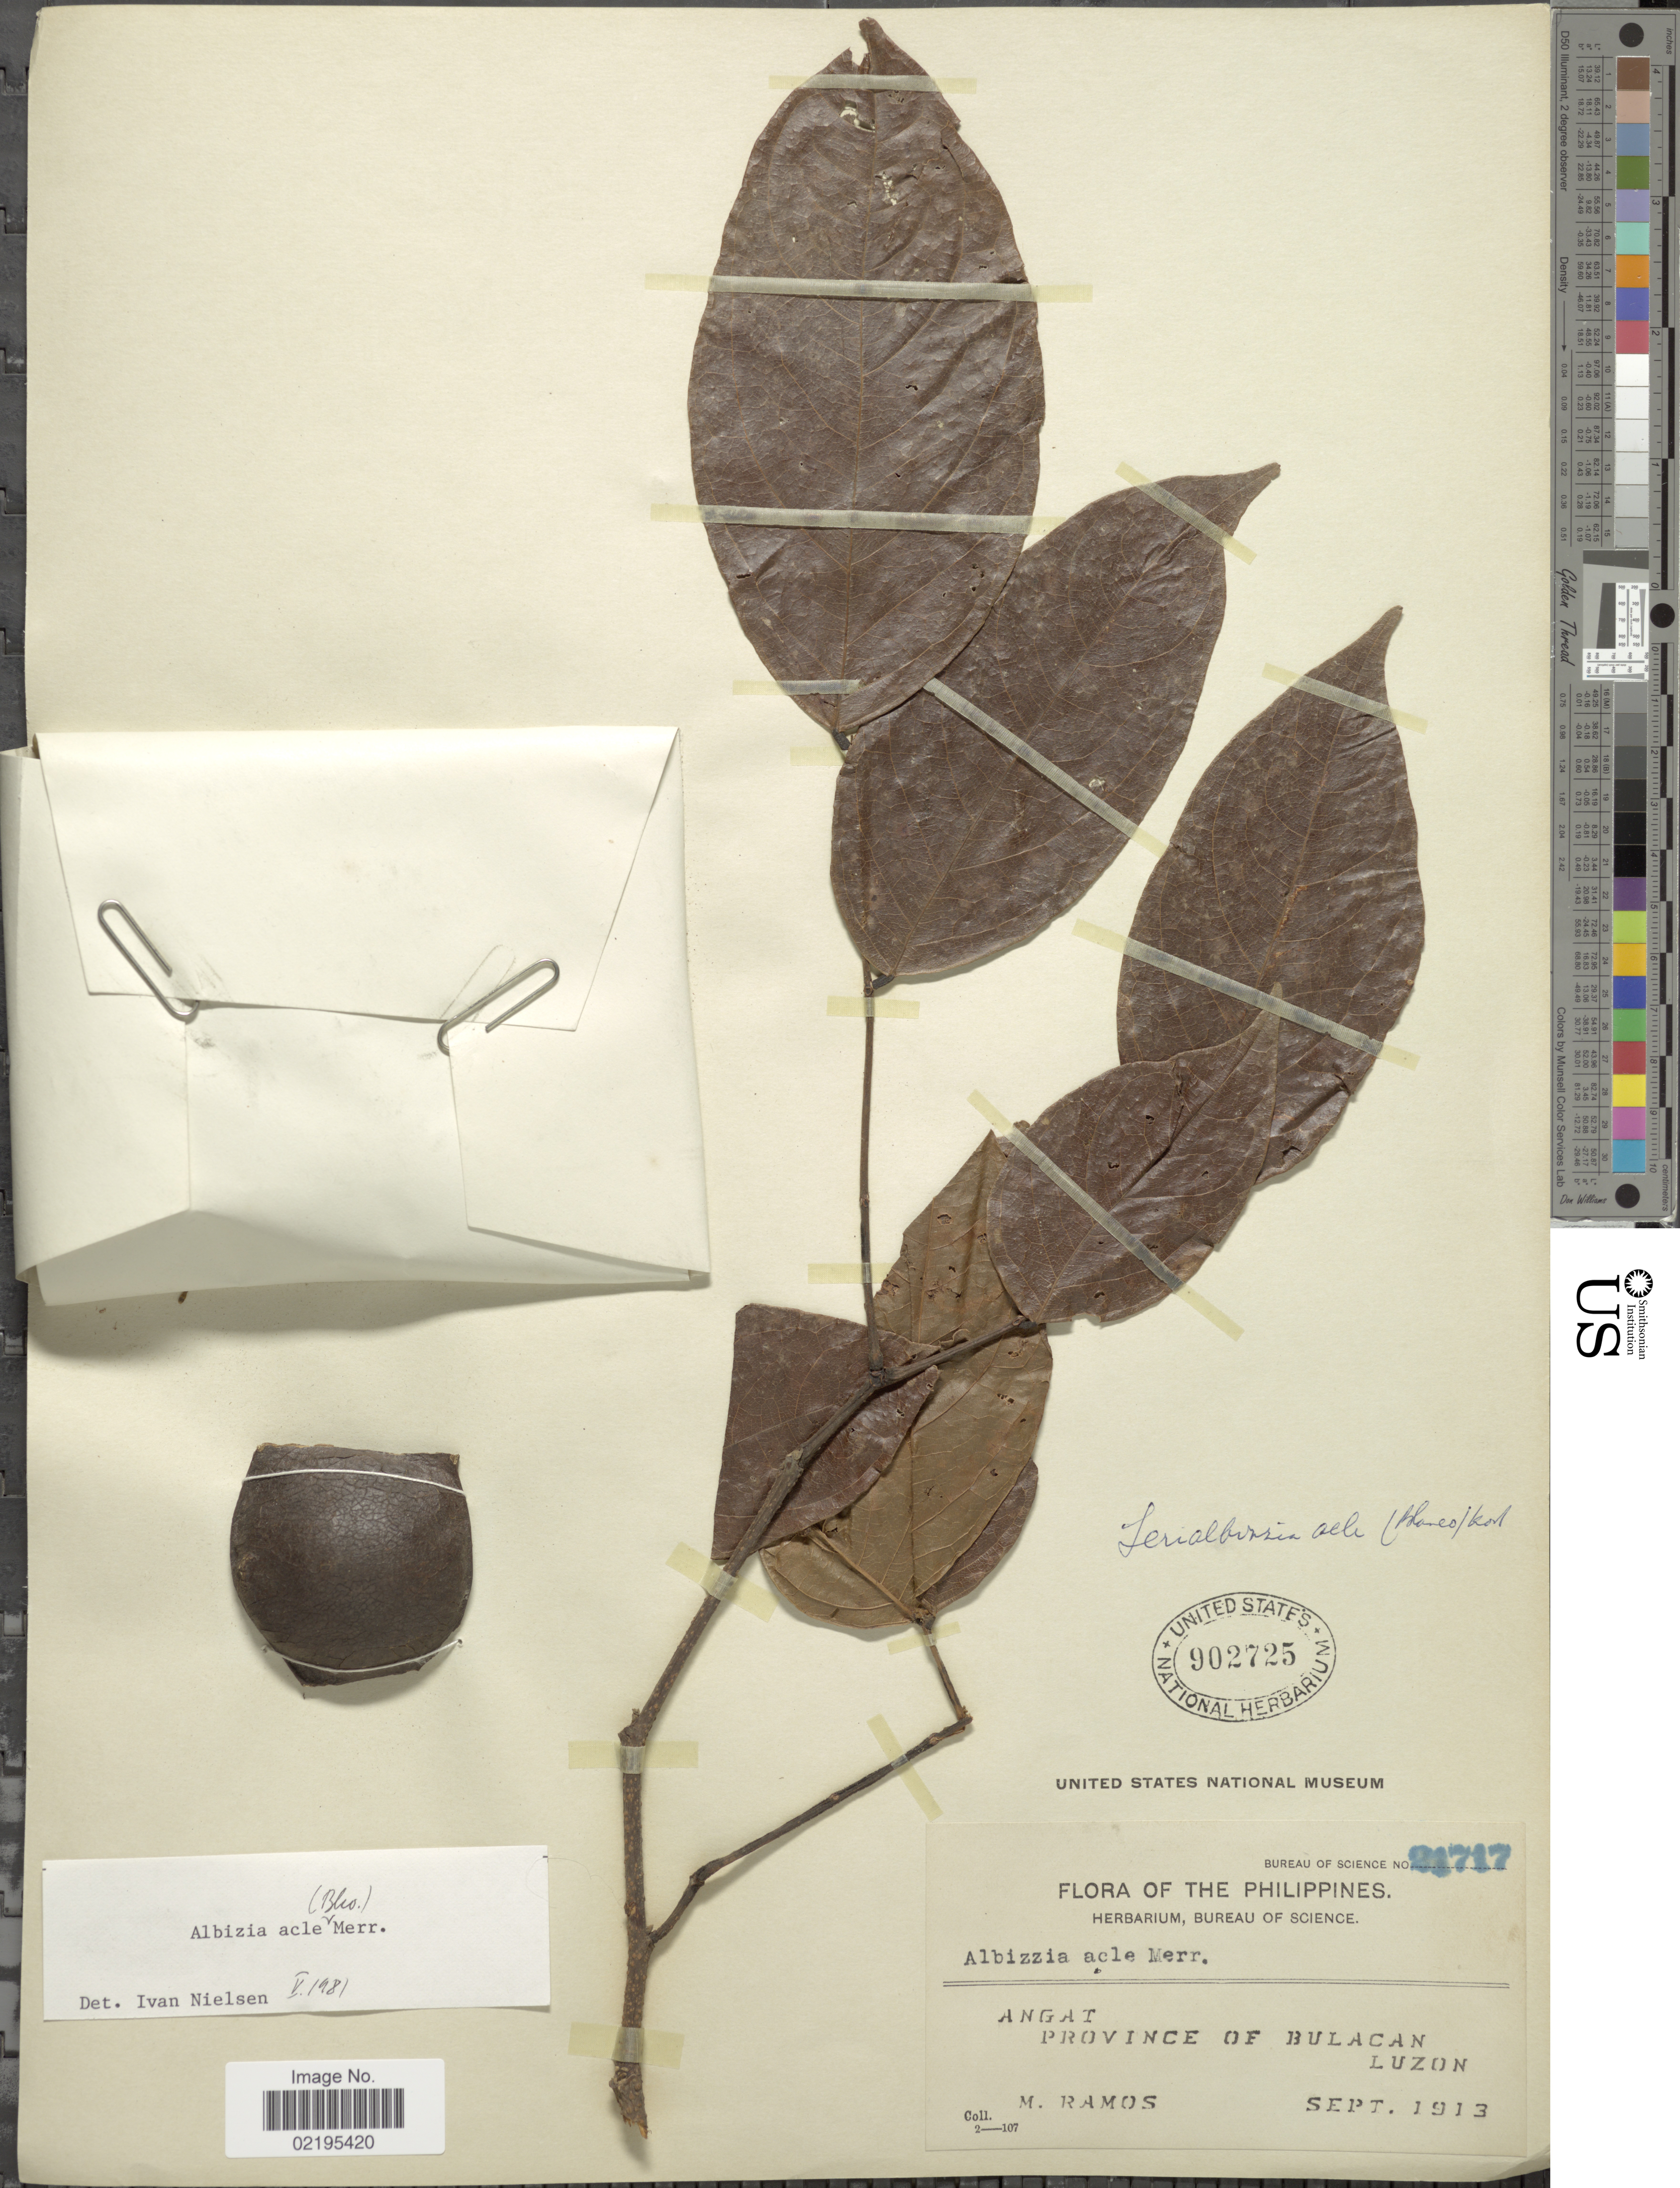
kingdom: Plantae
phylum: Tracheophyta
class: Magnoliopsida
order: Fabales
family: Fabaceae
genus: Albizia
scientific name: Albizia acle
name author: (Blanco) Merr.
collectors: M. Ramos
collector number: Bureau of Sciende 21717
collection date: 1913-09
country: Philippines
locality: Angat, Province of Bulacan, Luzon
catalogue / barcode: US 902725